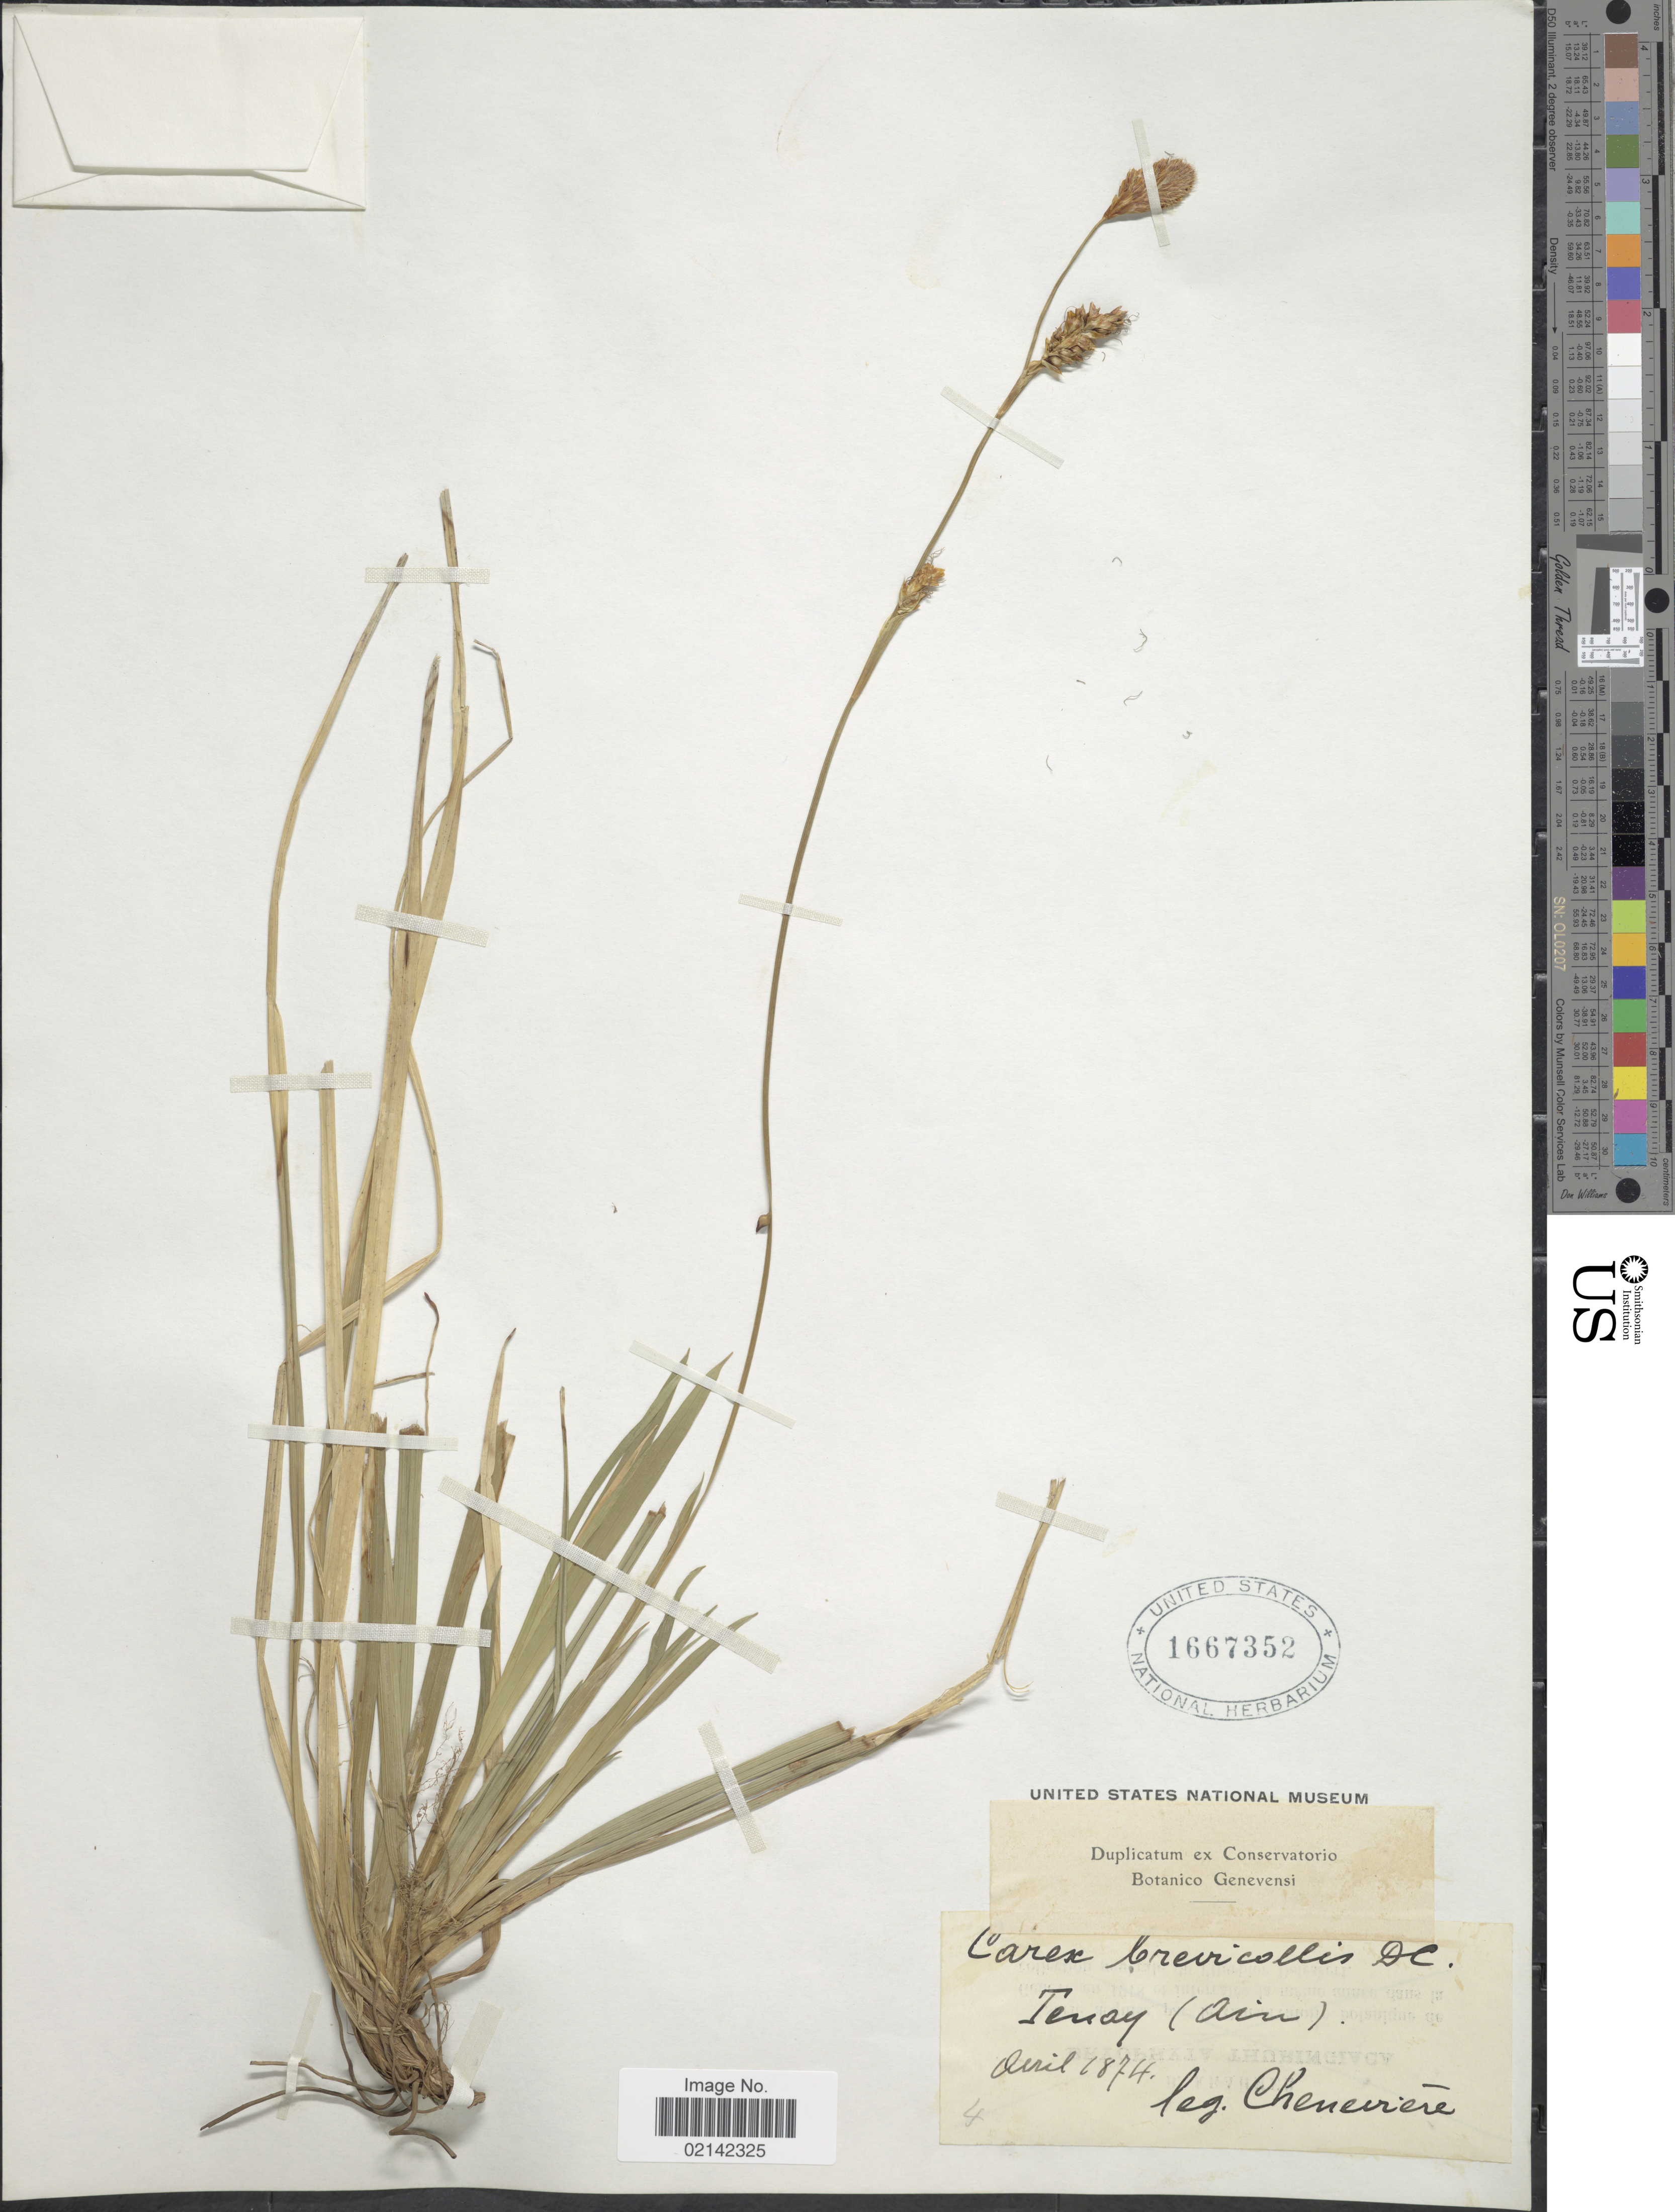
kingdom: Plantae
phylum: Tracheophyta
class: Liliopsida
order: Poales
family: Cyperaceae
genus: Carex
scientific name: Carex brevicollis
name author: DC.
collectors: Chenevière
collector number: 4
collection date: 1874-04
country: France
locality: Tenay (Ain)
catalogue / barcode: US 1667352